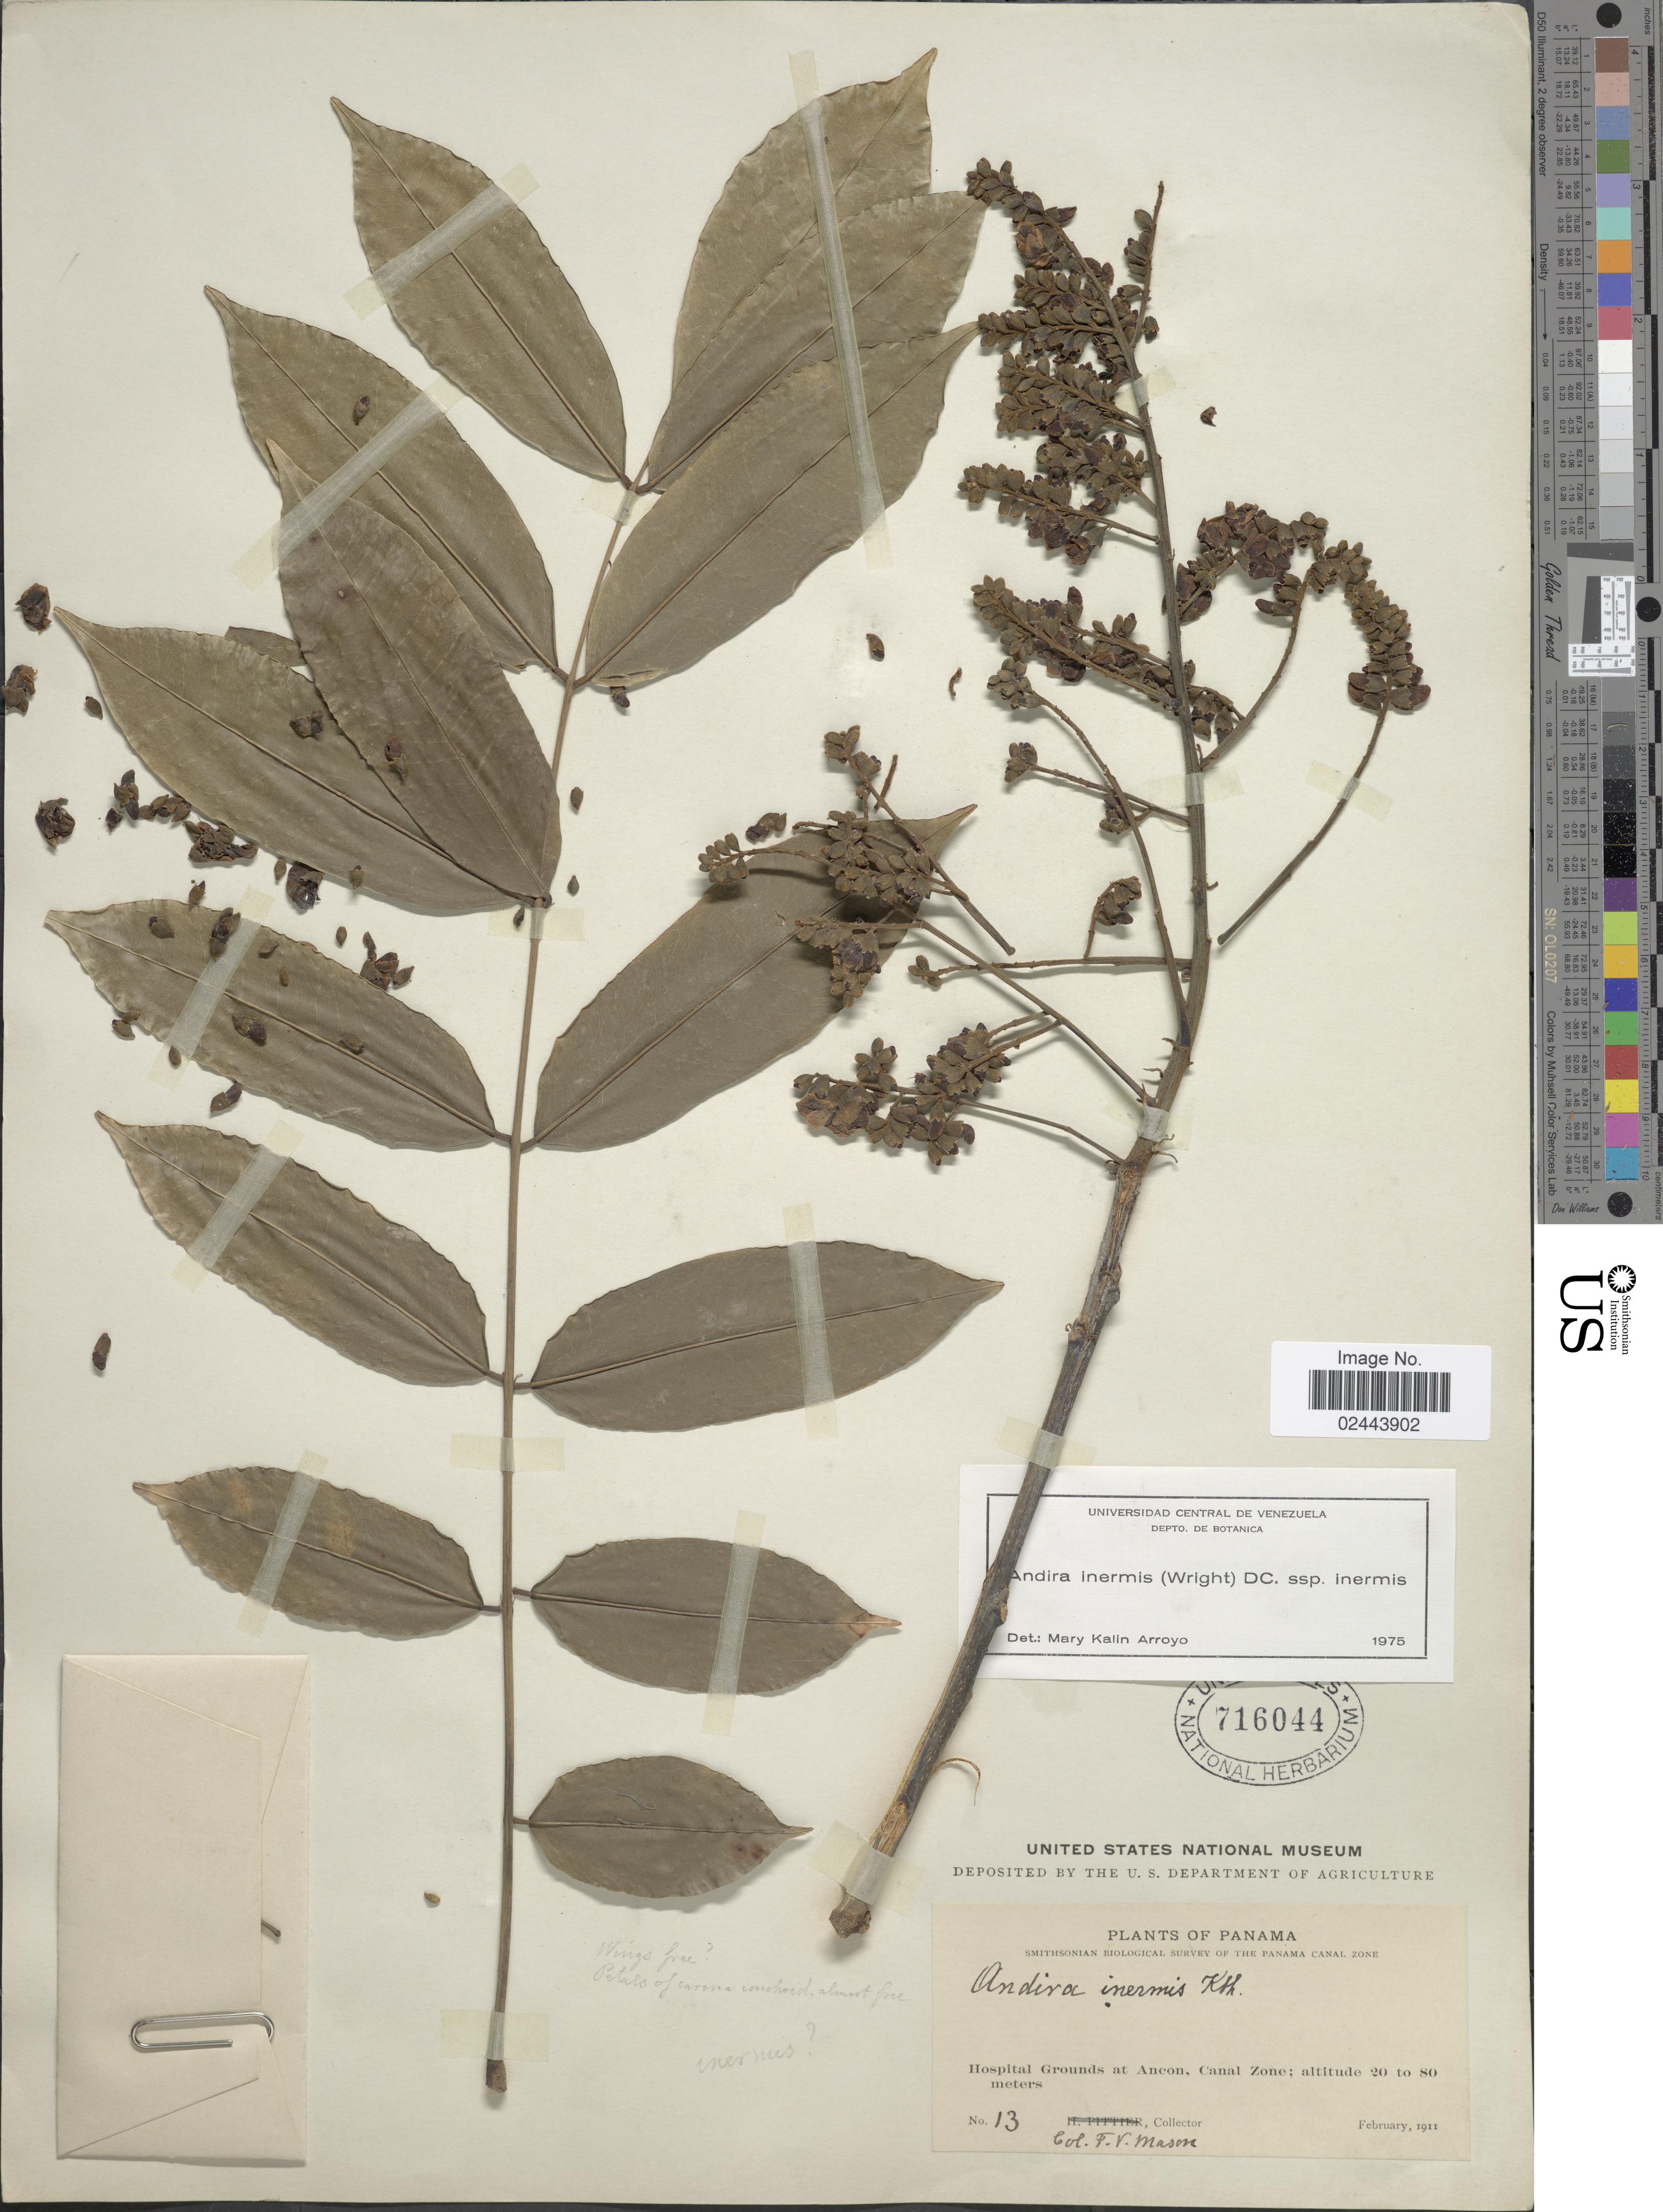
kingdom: Plantae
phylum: Tracheophyta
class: Magnoliopsida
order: Fabales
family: Fabaceae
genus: Andira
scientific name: Andira inermis subsp. inermis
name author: (W. Wright) Kunth ex DC.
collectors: F. Mason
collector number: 13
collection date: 1911-02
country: Panama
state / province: Colón / Panamá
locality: Hospital Grounds at Ancon, Canal Zone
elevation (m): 20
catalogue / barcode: US 716044